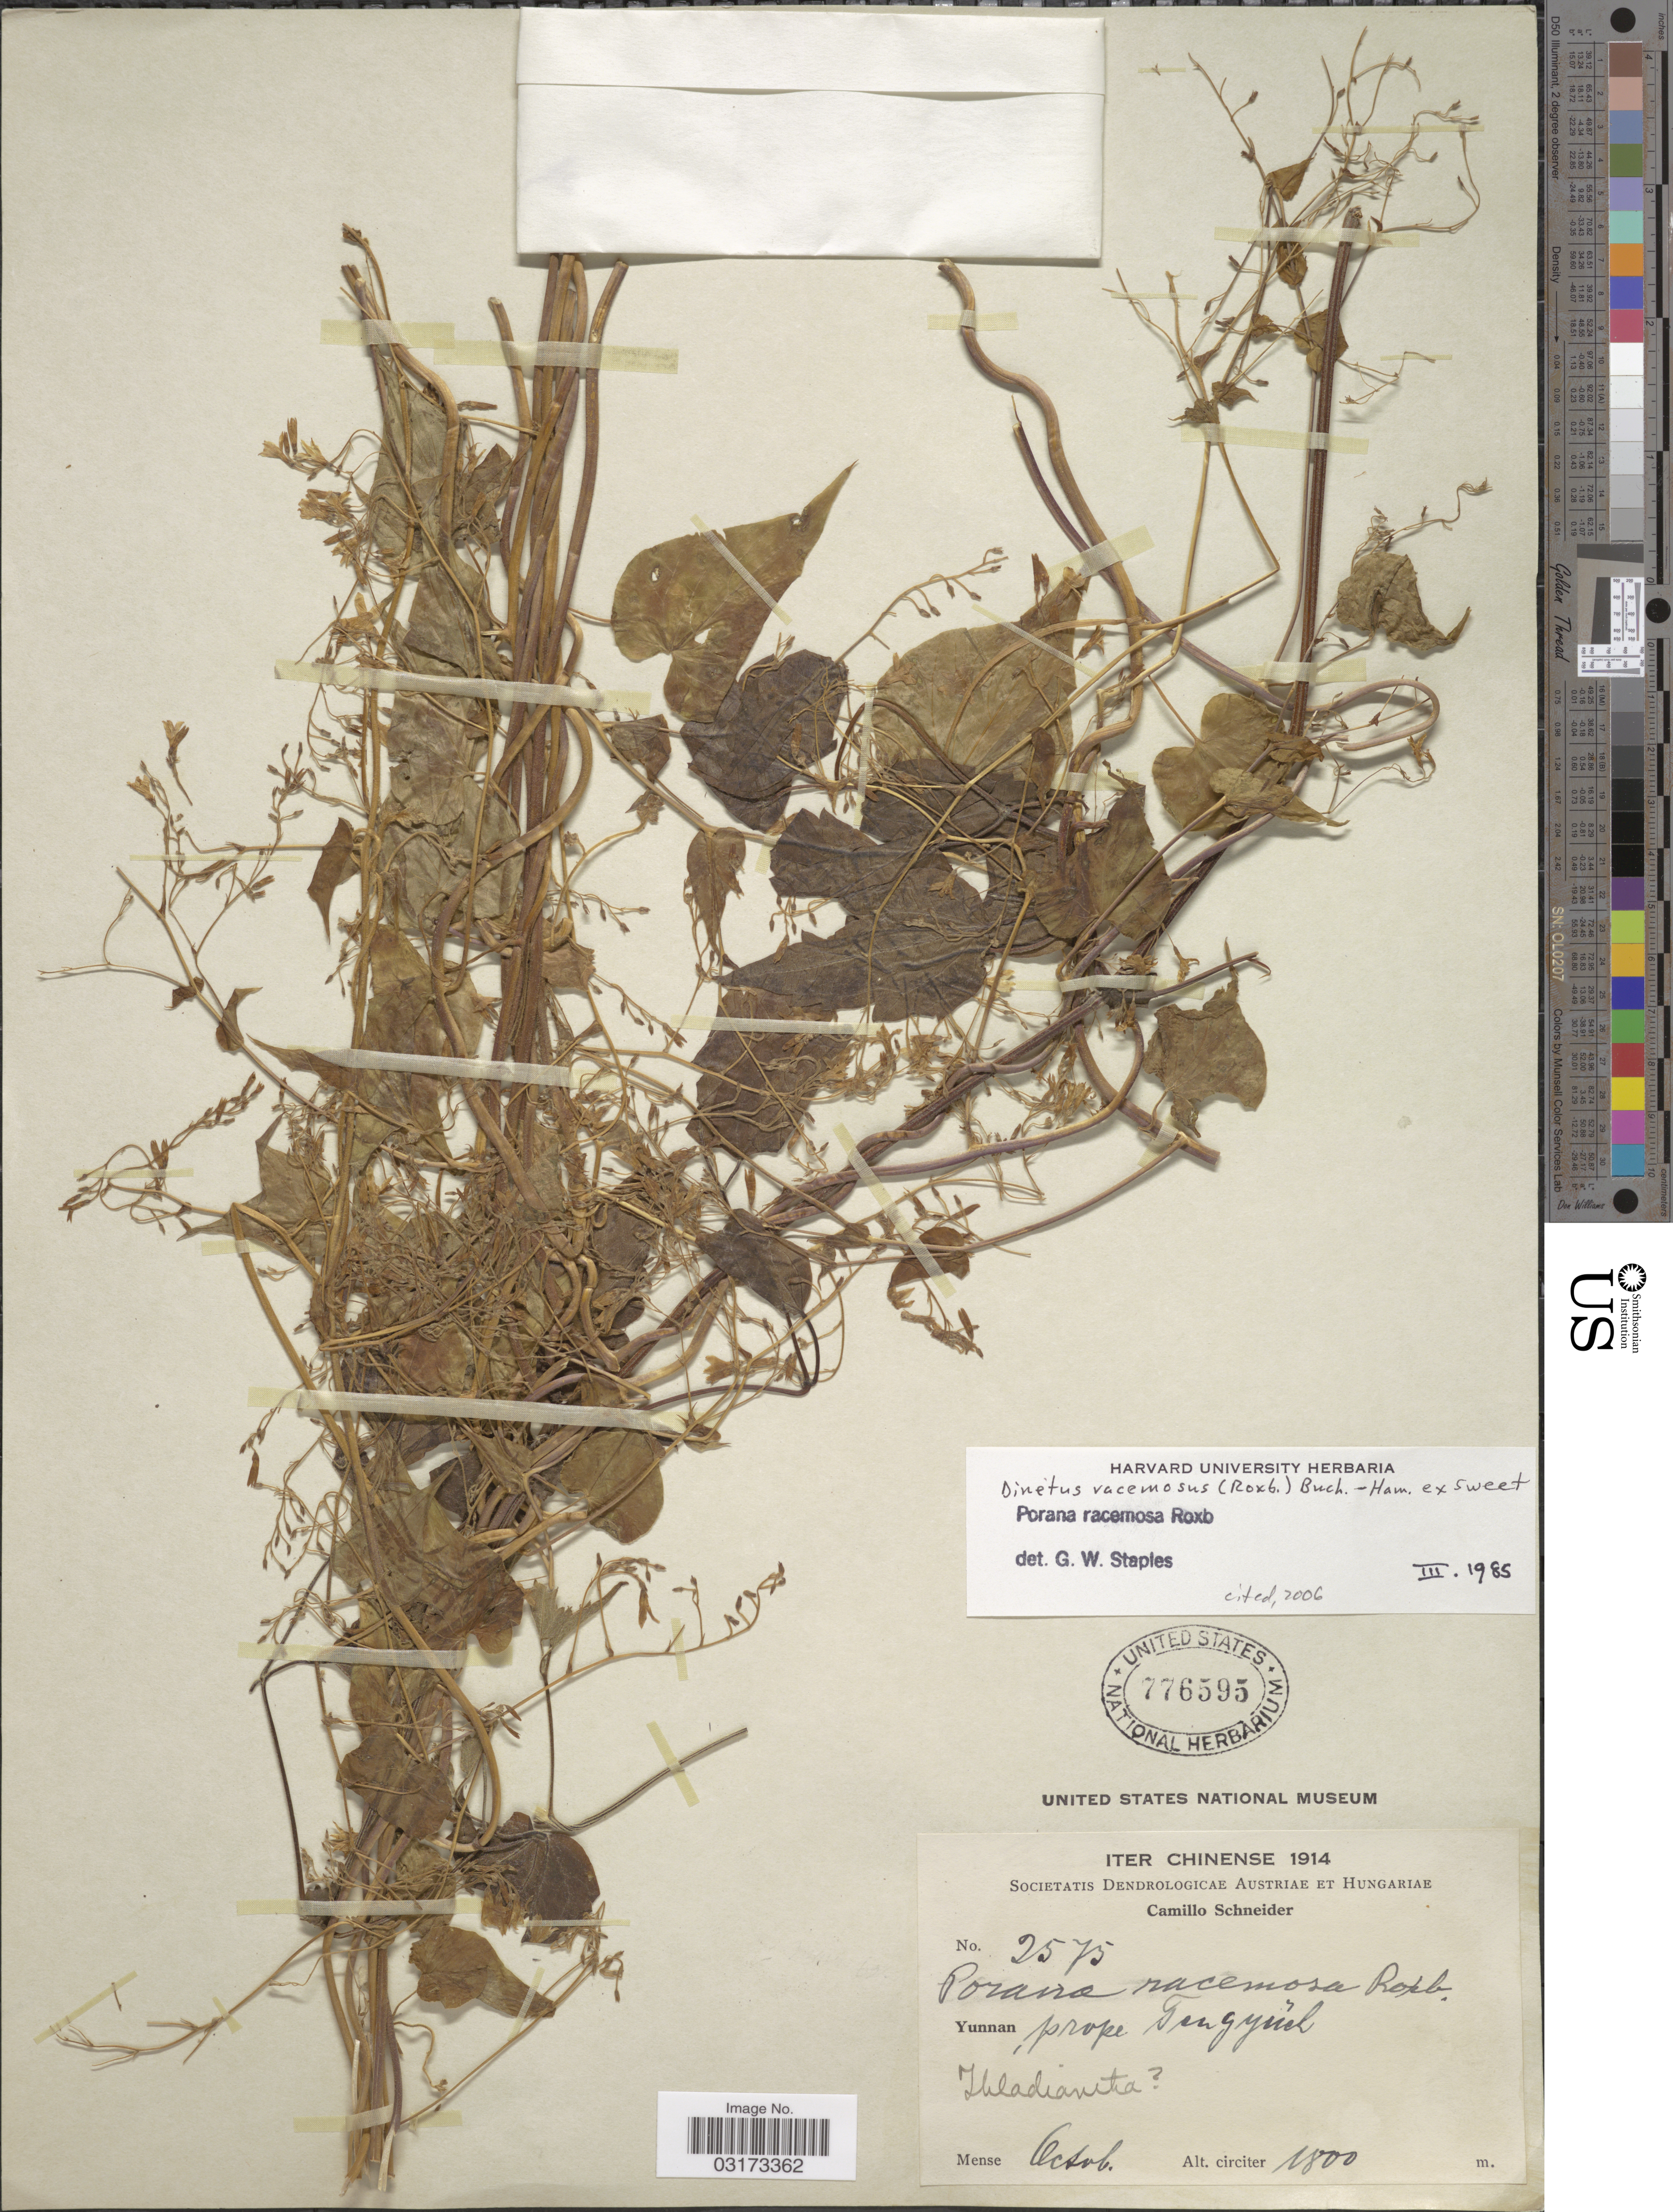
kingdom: Plantae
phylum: Tracheophyta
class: Magnoliopsida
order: Solanales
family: Convolvulaceae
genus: Dinetus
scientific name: Dinetus racemosus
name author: (Roxb.) Sweet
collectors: C. K. Schneider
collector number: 2575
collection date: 1914-10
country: China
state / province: Yunnan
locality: Prope Tengyueh.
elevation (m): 1800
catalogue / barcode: US 776595